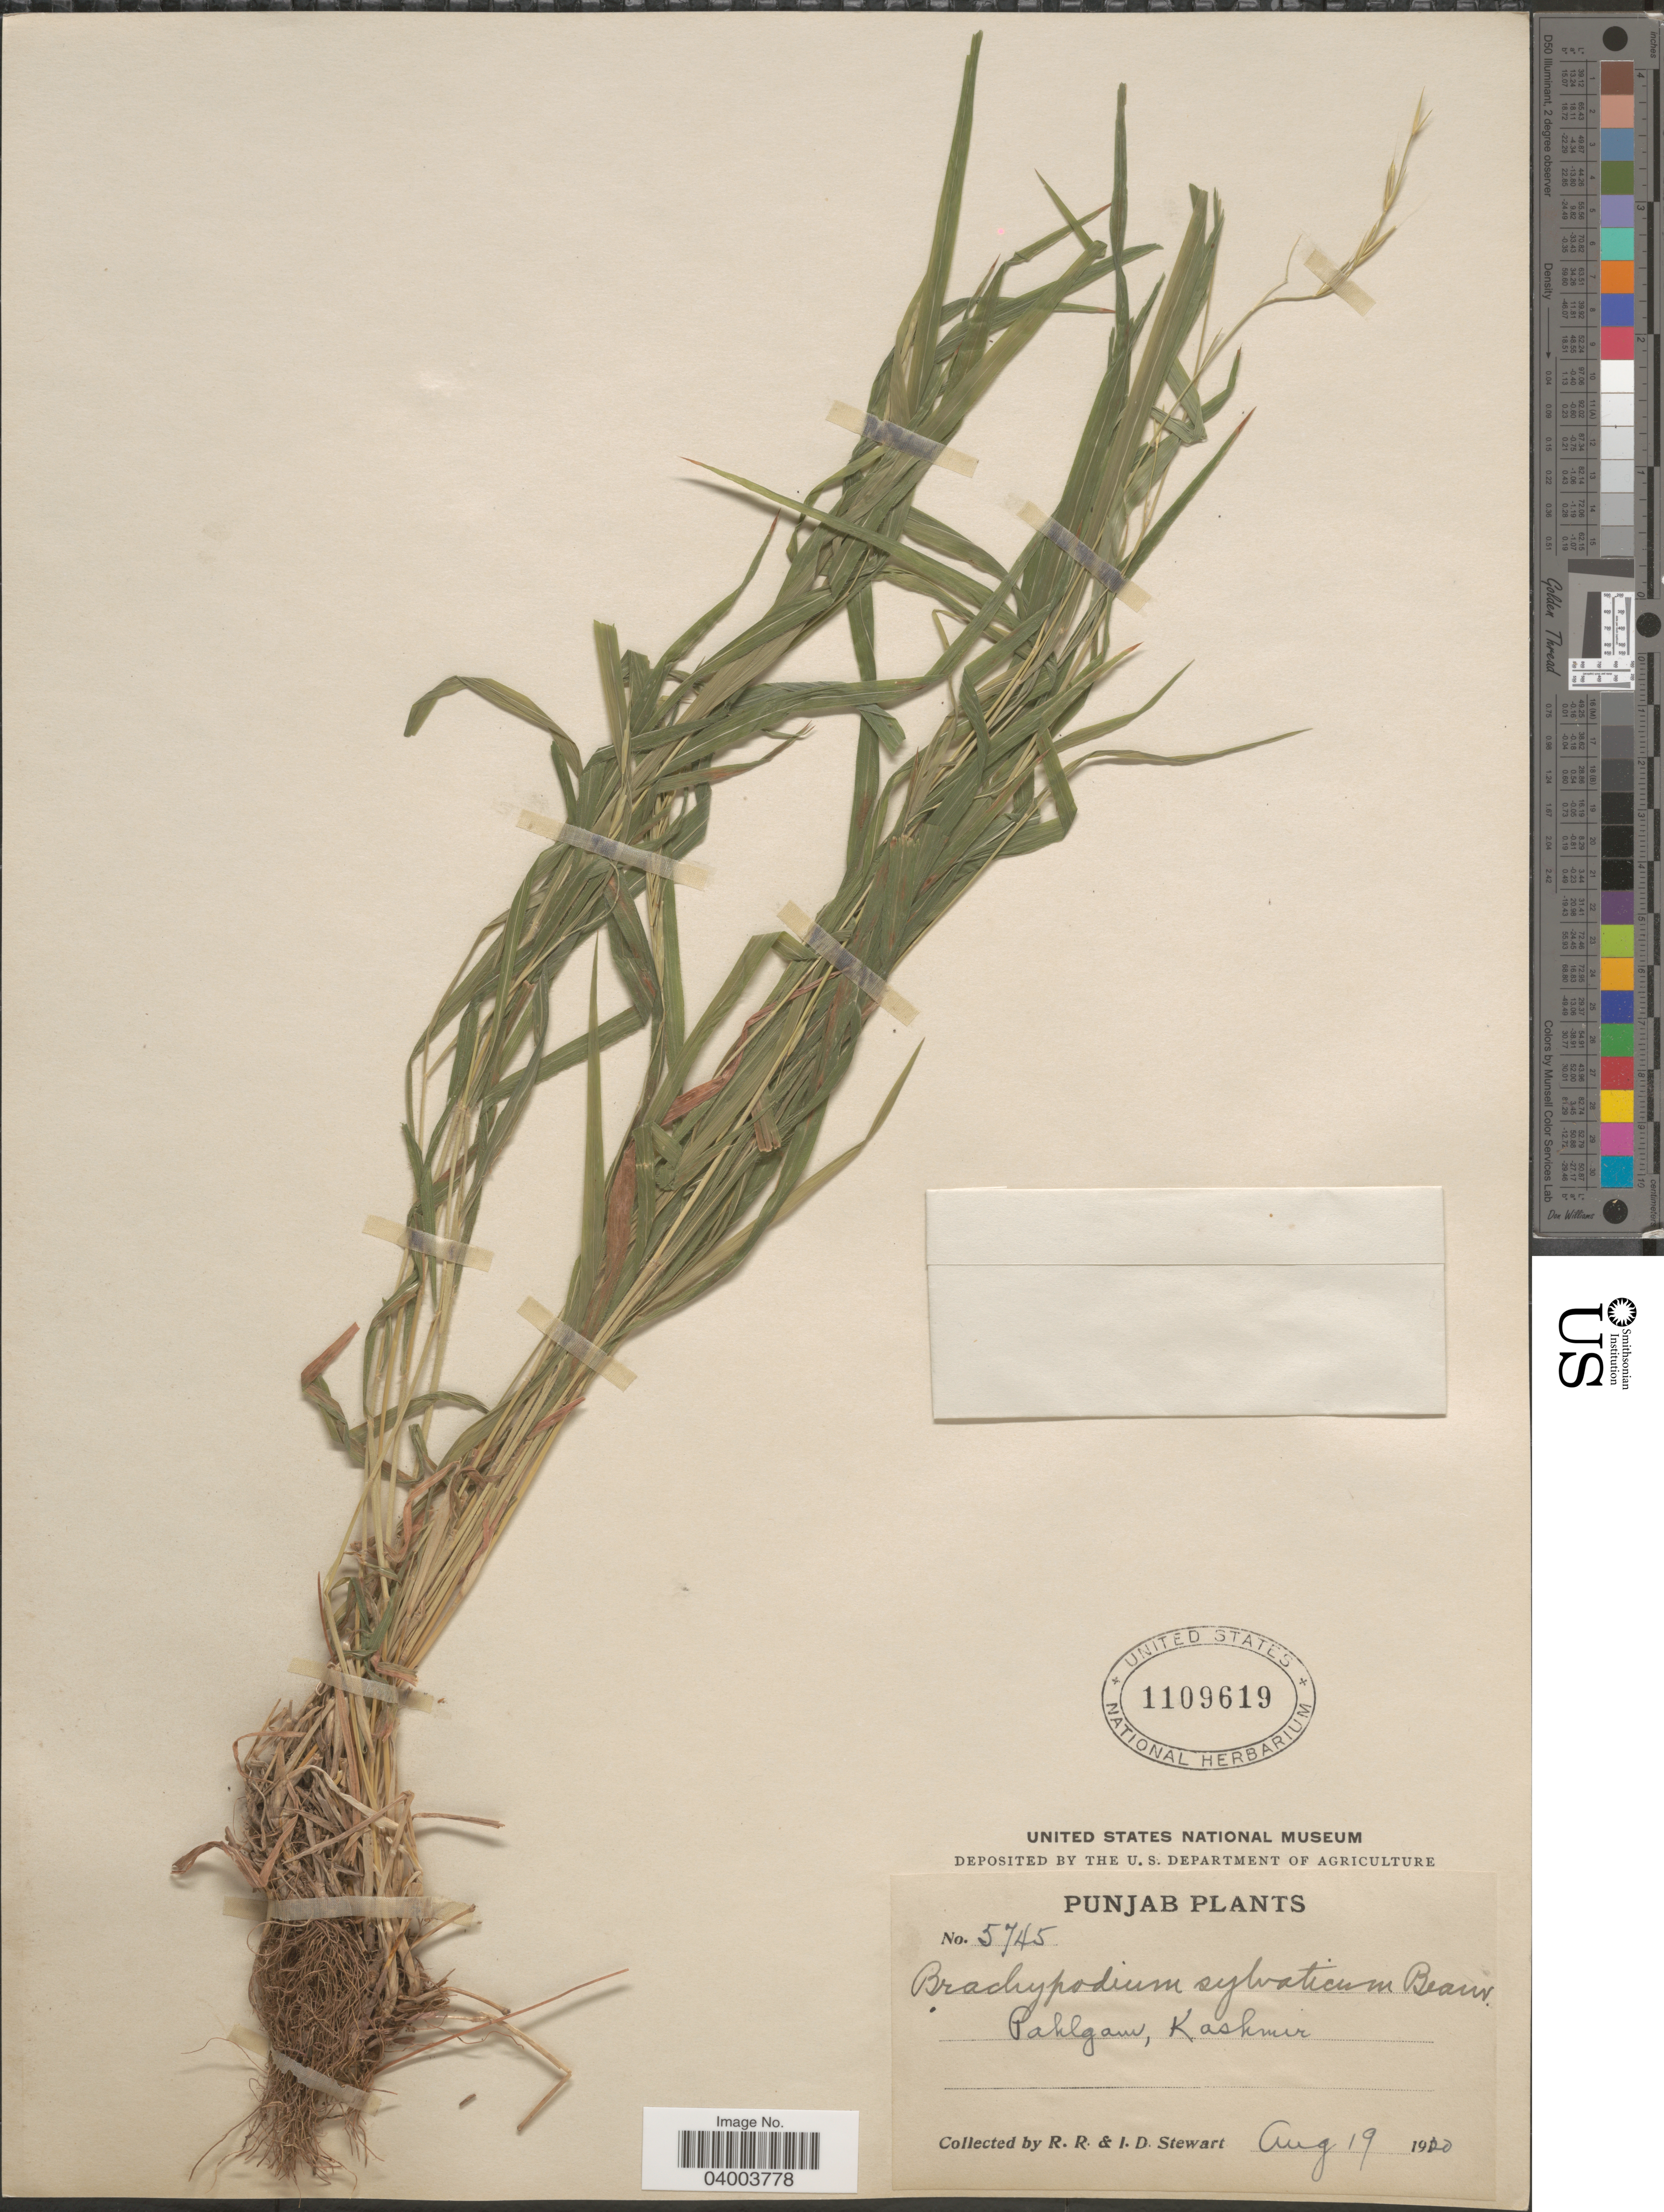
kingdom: Plantae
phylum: Tracheophyta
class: Liliopsida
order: Poales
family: Poaceae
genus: Brachypodium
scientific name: Brachypodium sylvaticum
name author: (Huds.) P. Beauv.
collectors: R. Stewart & I. Stewart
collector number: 5745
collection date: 1920-08-19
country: India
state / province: Jammu and Kashmir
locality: Paklgaw, Kashmir.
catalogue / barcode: US 1109619